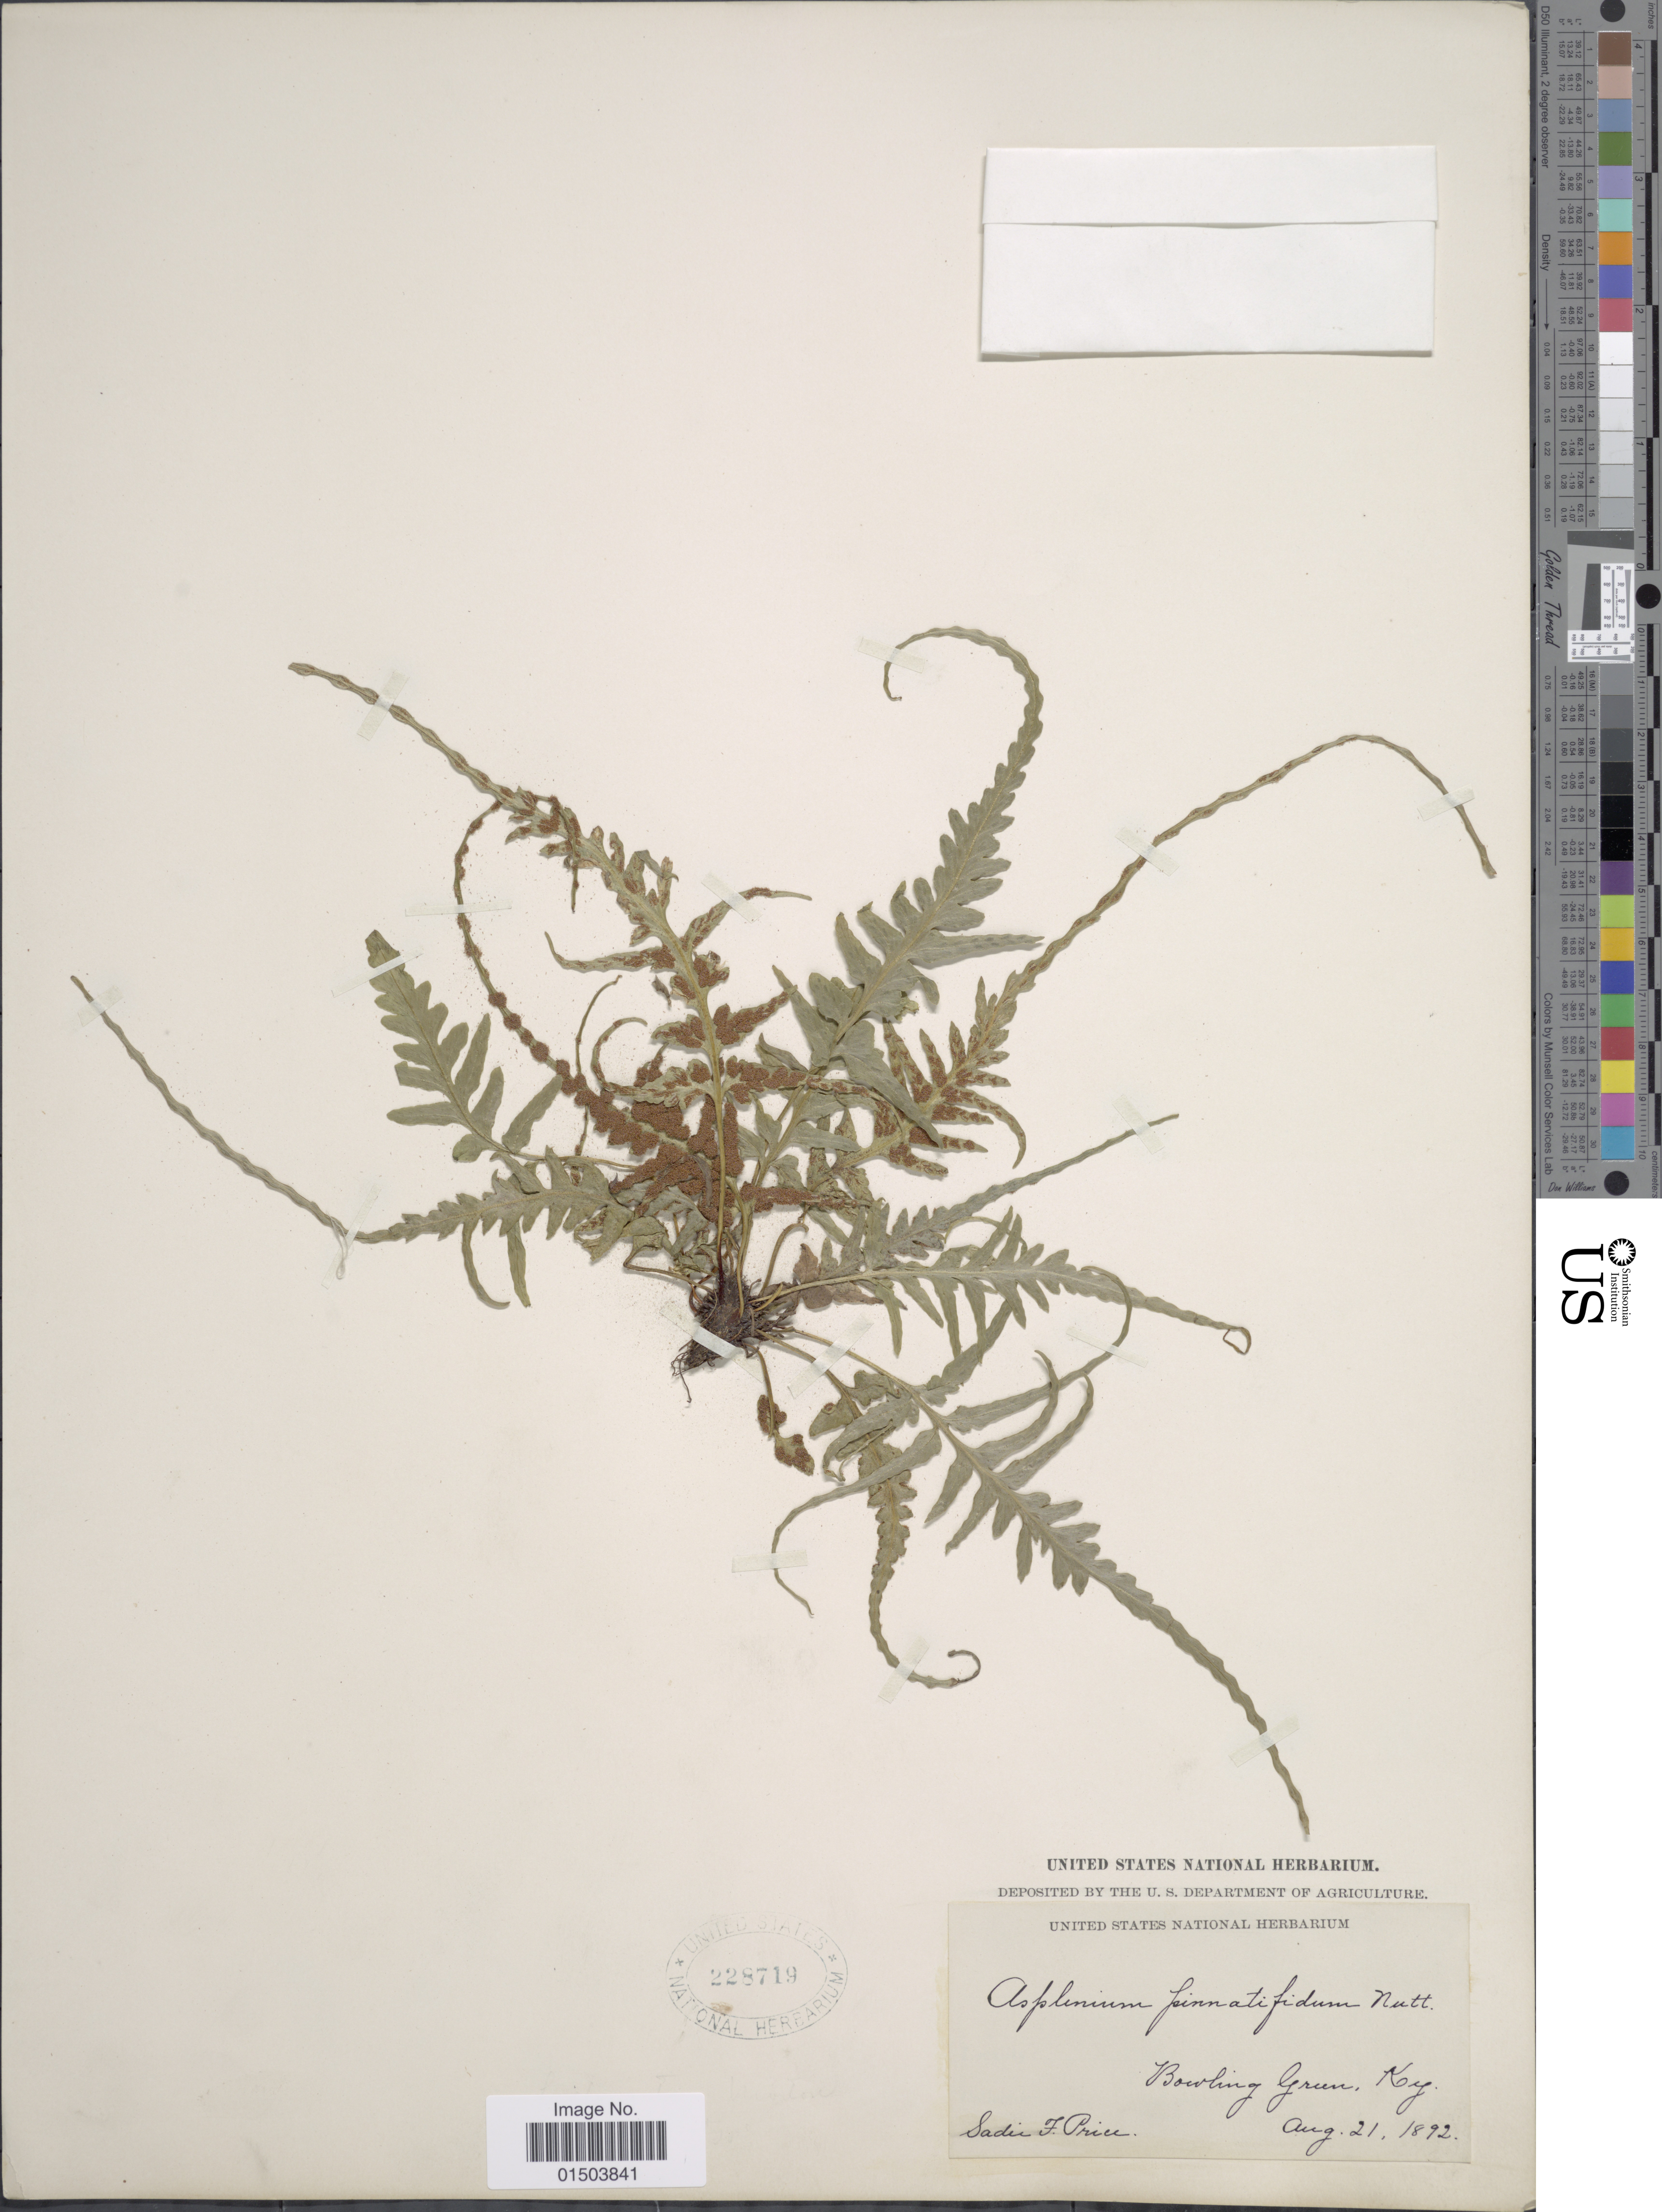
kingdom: Plantae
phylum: Tracheophyta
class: Polypodiopsida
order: Polypodiales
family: Aspleniaceae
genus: Asplenium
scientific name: Asplenium pinnatifidum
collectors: S. Price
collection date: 1892-08-21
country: United States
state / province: Kentucky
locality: Bowling Green.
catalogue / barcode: US 228719